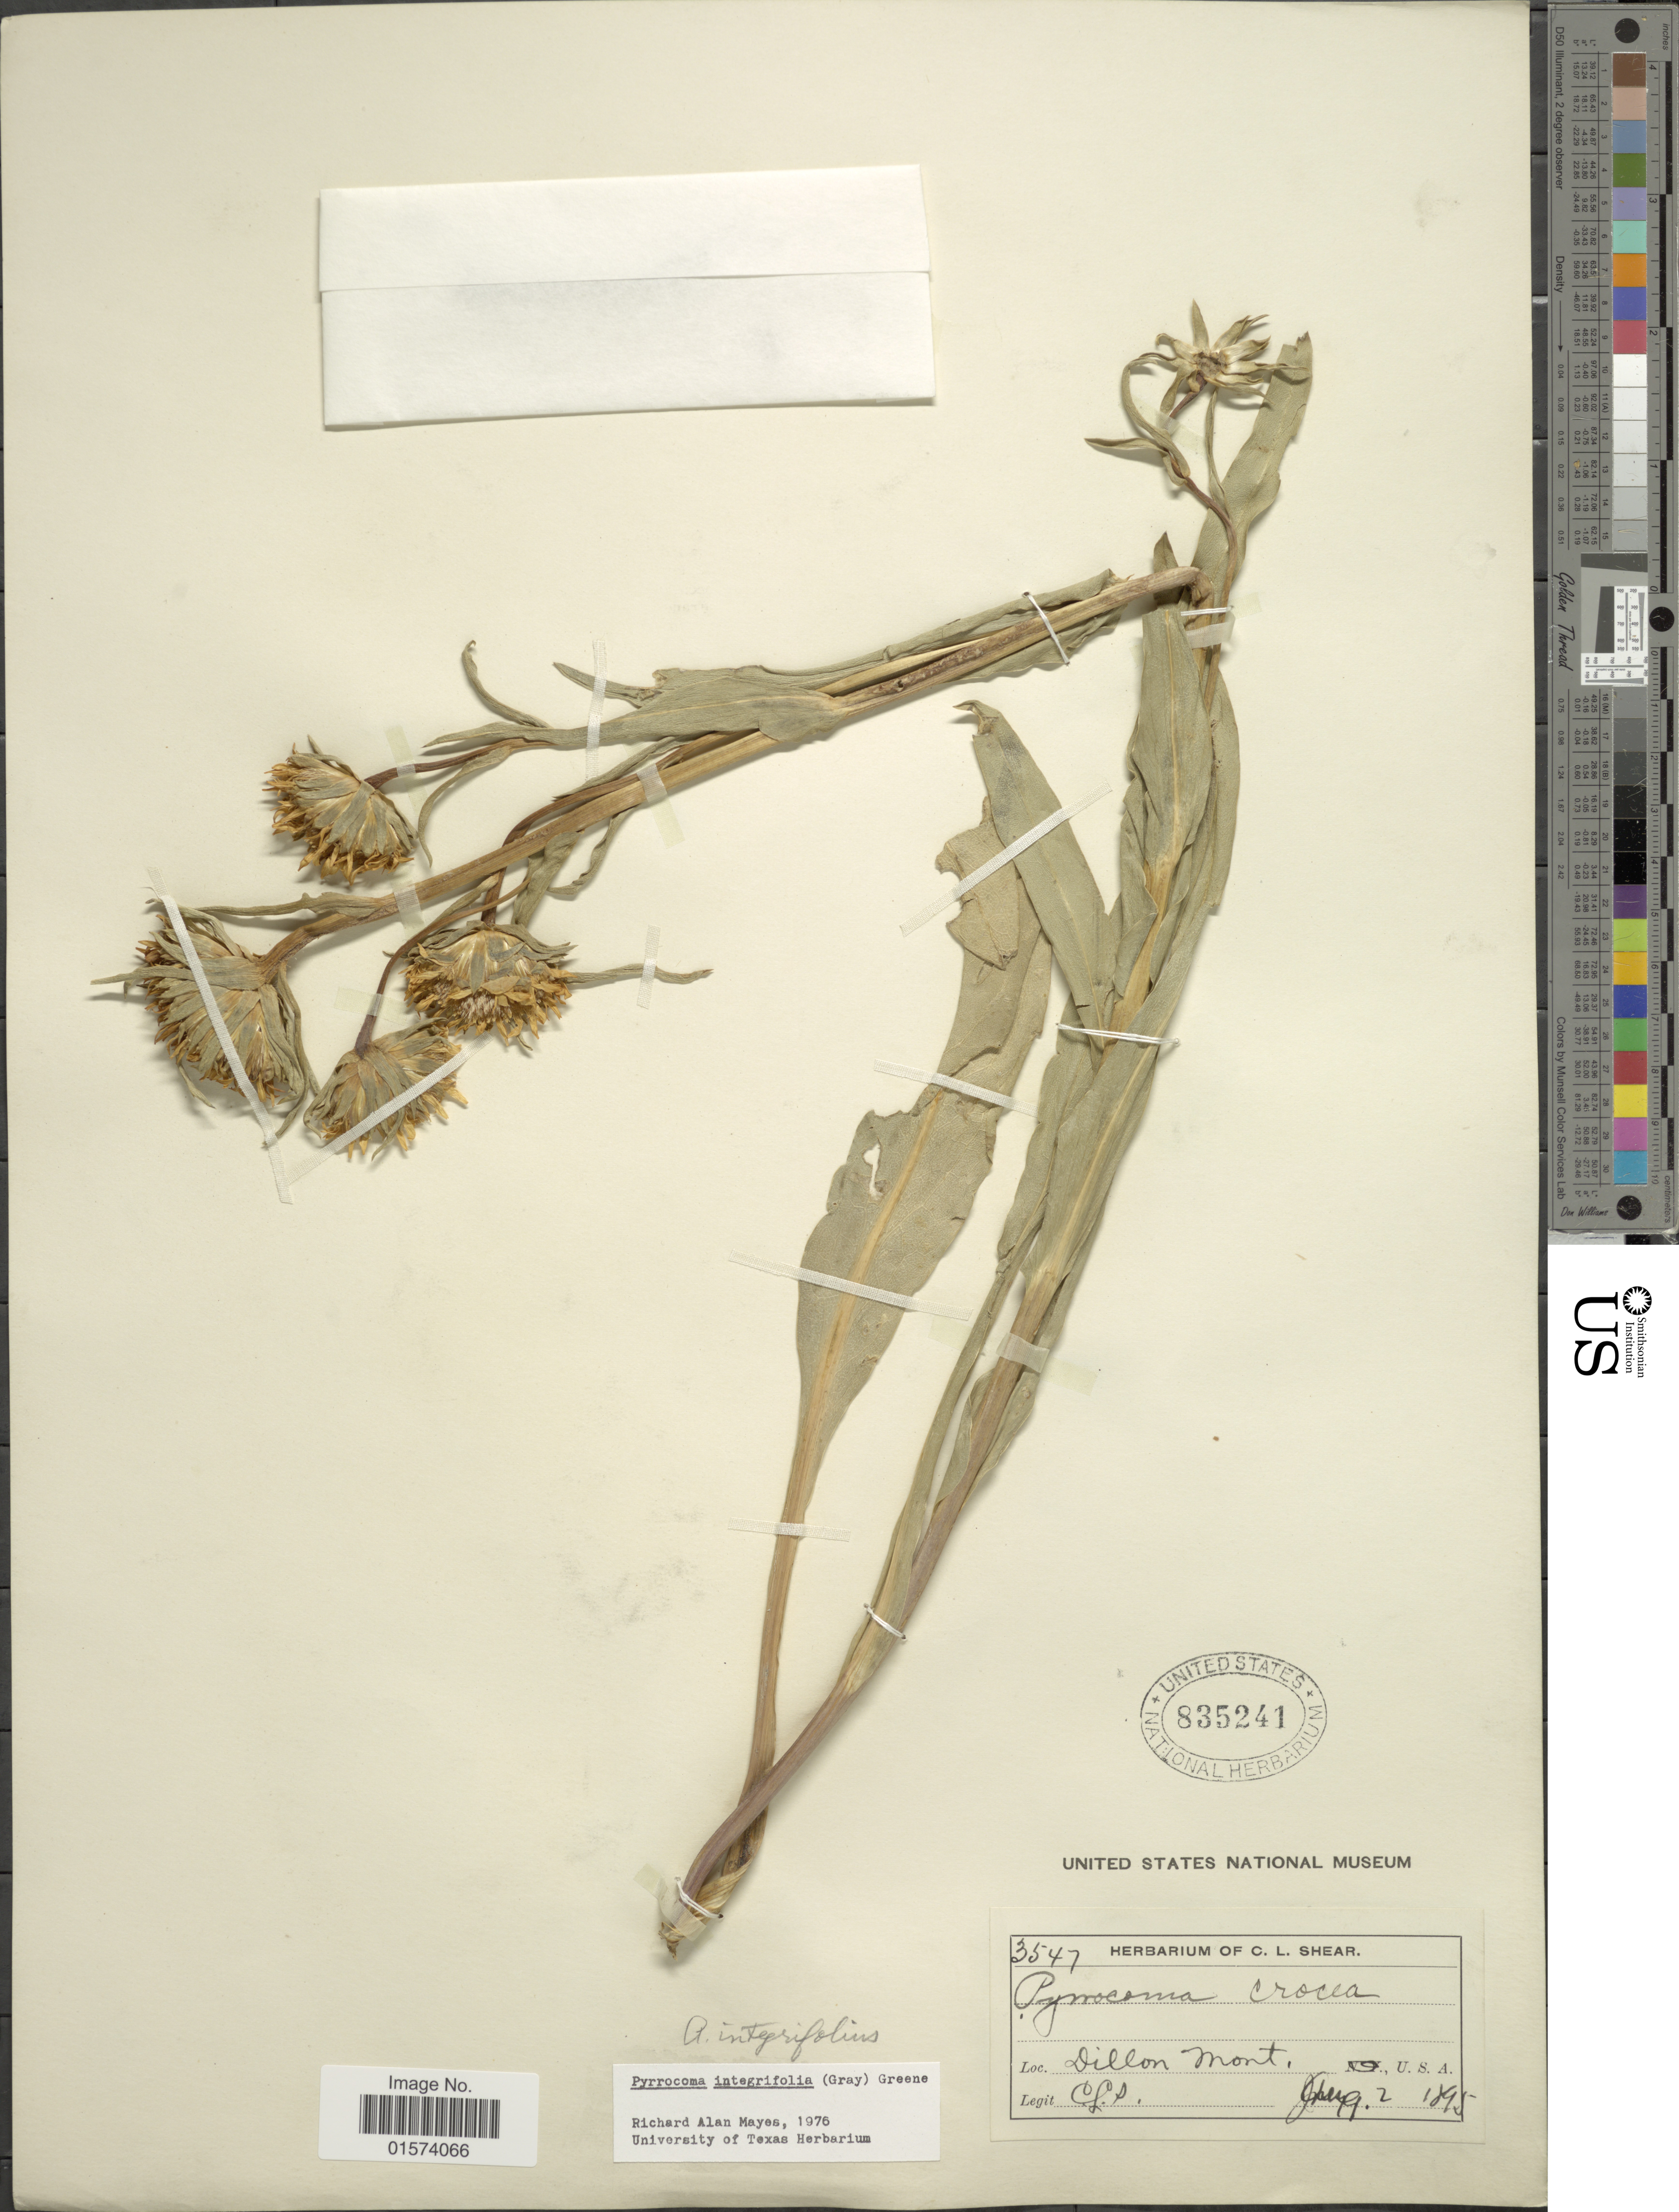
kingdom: Plantae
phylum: Tracheophyta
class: Magnoliopsida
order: Asterales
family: Asteraceae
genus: Pyrrocoma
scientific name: Pyrrocoma integrifolia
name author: (Porter ex A. Gray) Greene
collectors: C. L. Shear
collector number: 3547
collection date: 1895-08-02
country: United States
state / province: Montana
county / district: Beaverhead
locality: Dillon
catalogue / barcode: US 835241